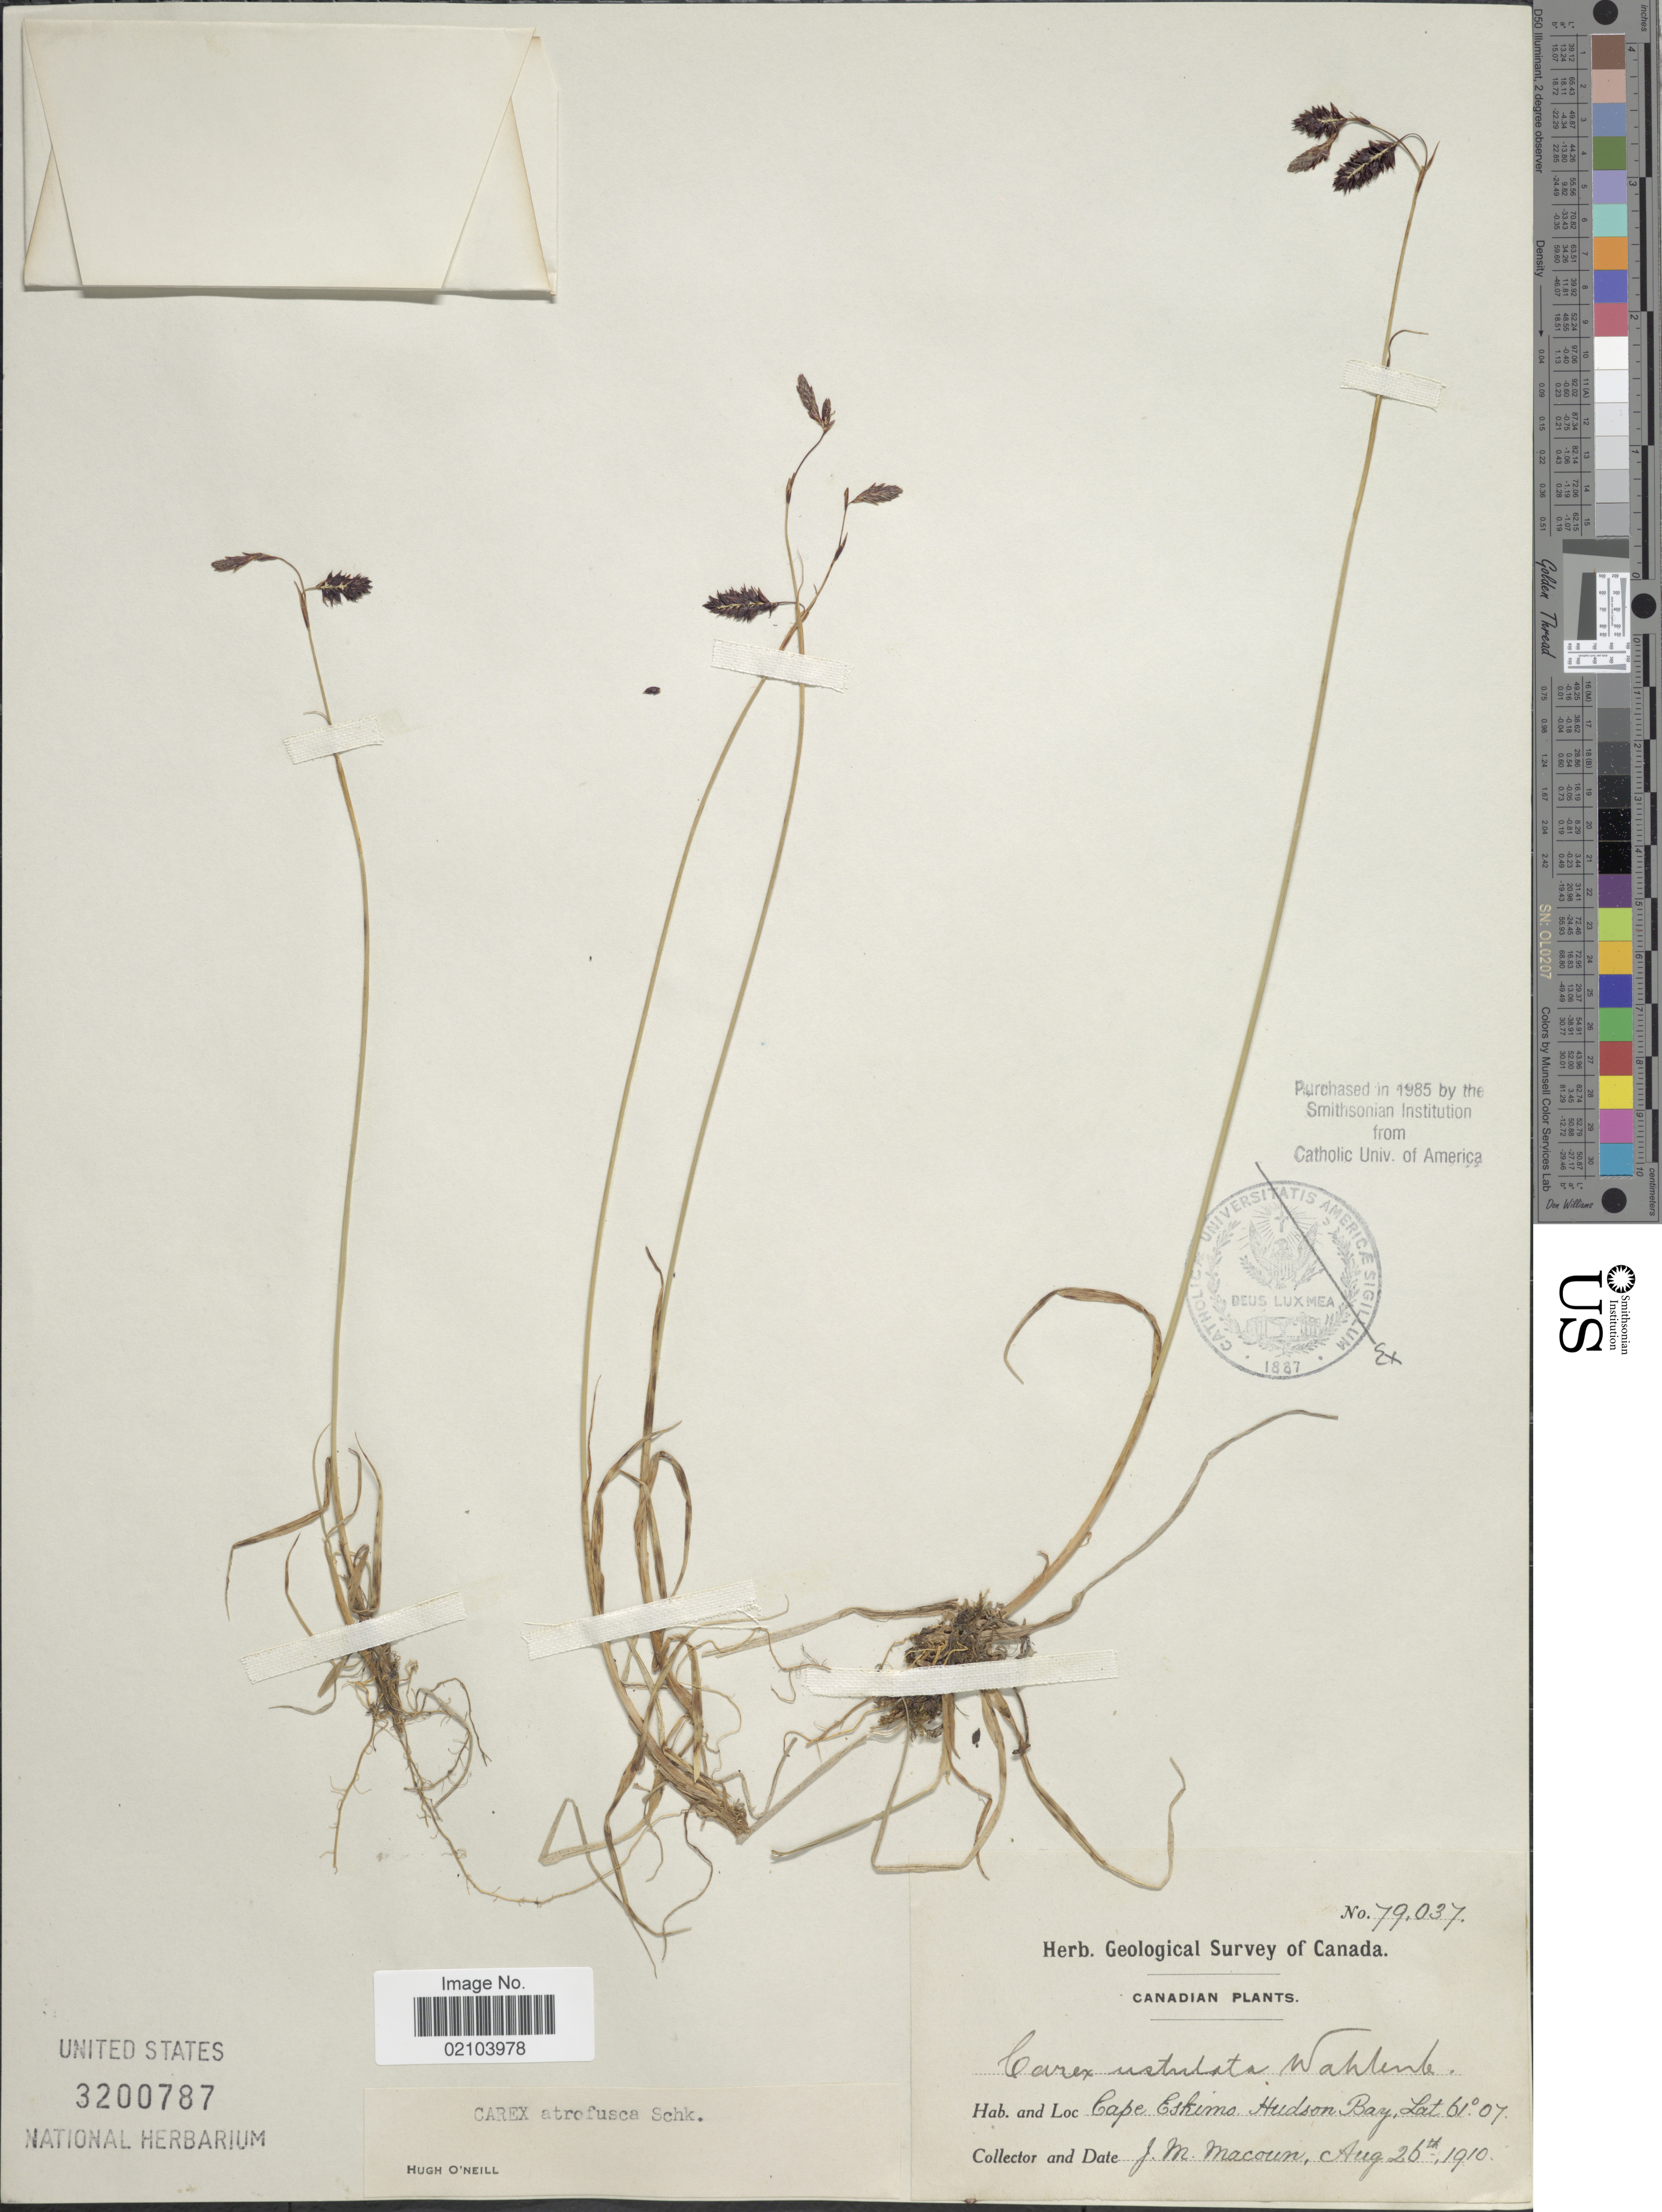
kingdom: Plantae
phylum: Tracheophyta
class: Liliopsida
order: Poales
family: Cyperaceae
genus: Carex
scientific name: Carex atrofusca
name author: Schkuhr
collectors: J. M. Macoun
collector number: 79037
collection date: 1910-08-26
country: Canada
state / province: Nunavut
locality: Cape Eskimo. Hudson Bay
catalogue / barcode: US 3200787